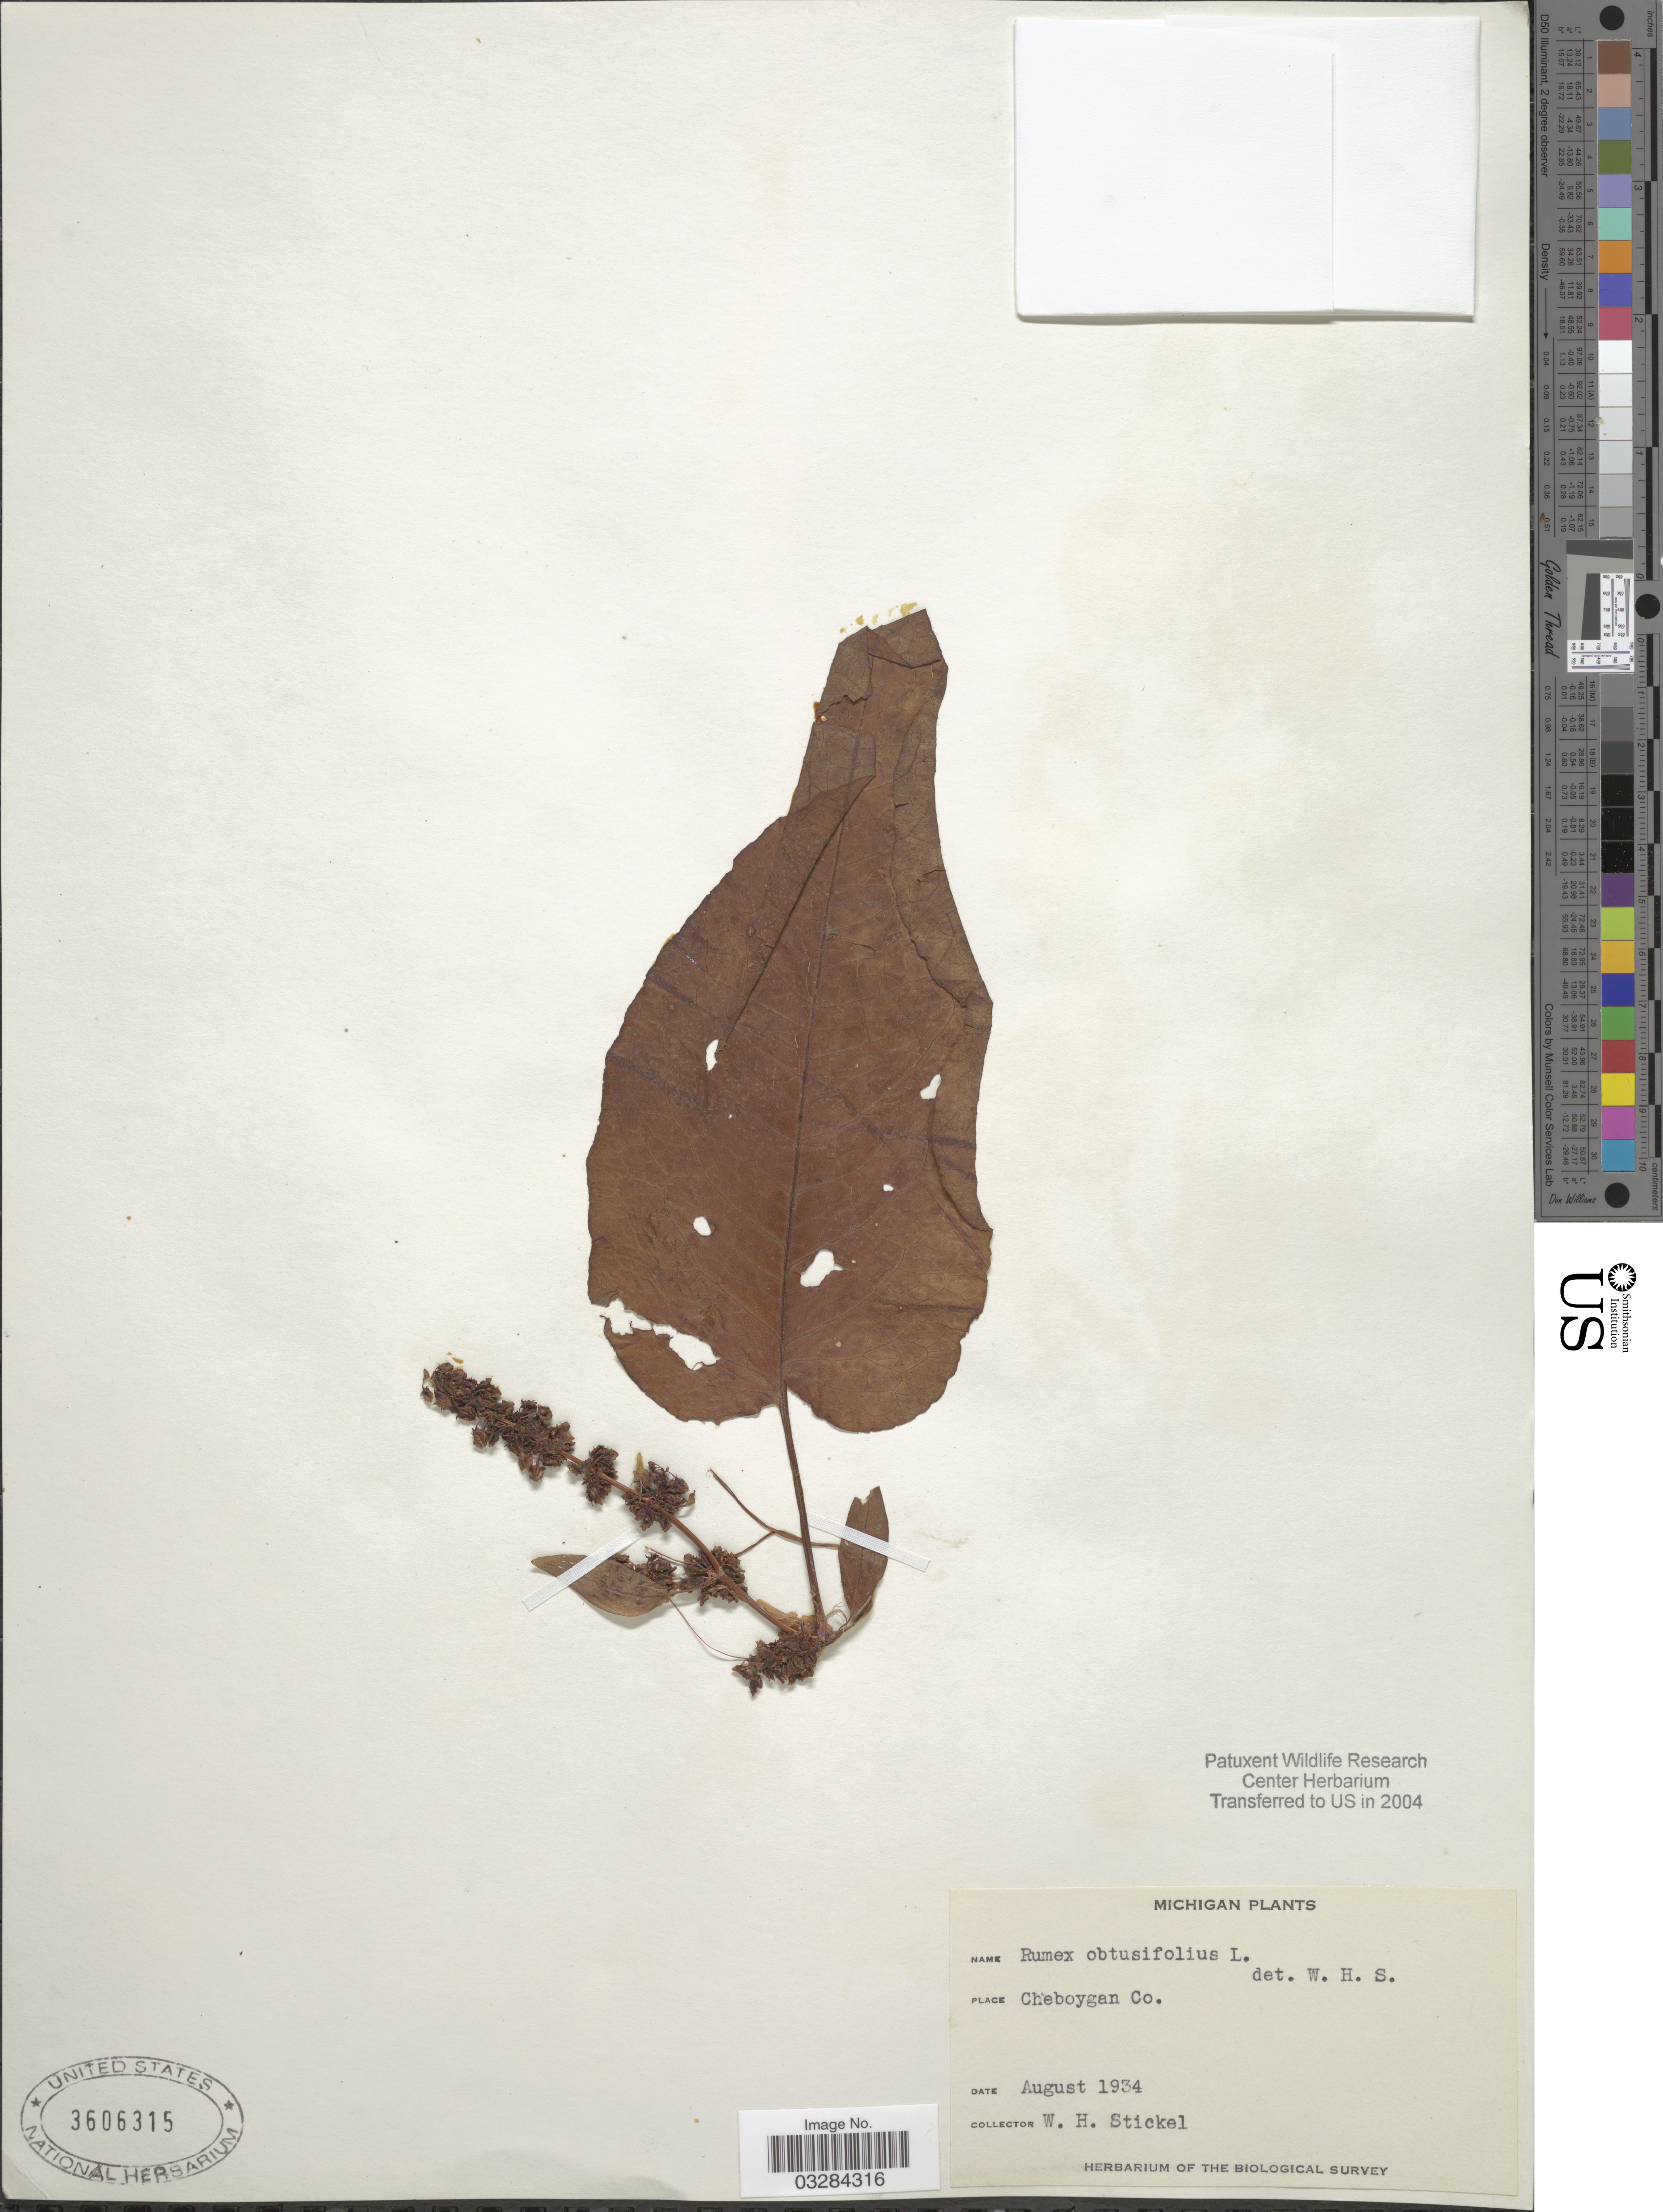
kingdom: Plantae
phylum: Tracheophyta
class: Magnoliopsida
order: Caryophyllales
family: Polygonaceae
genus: Rumex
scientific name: Rumex obtusifolius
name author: L.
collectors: W. Stickel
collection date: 1934-08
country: United States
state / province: Michigan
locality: Cheboygan Co.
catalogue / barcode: US 3606315